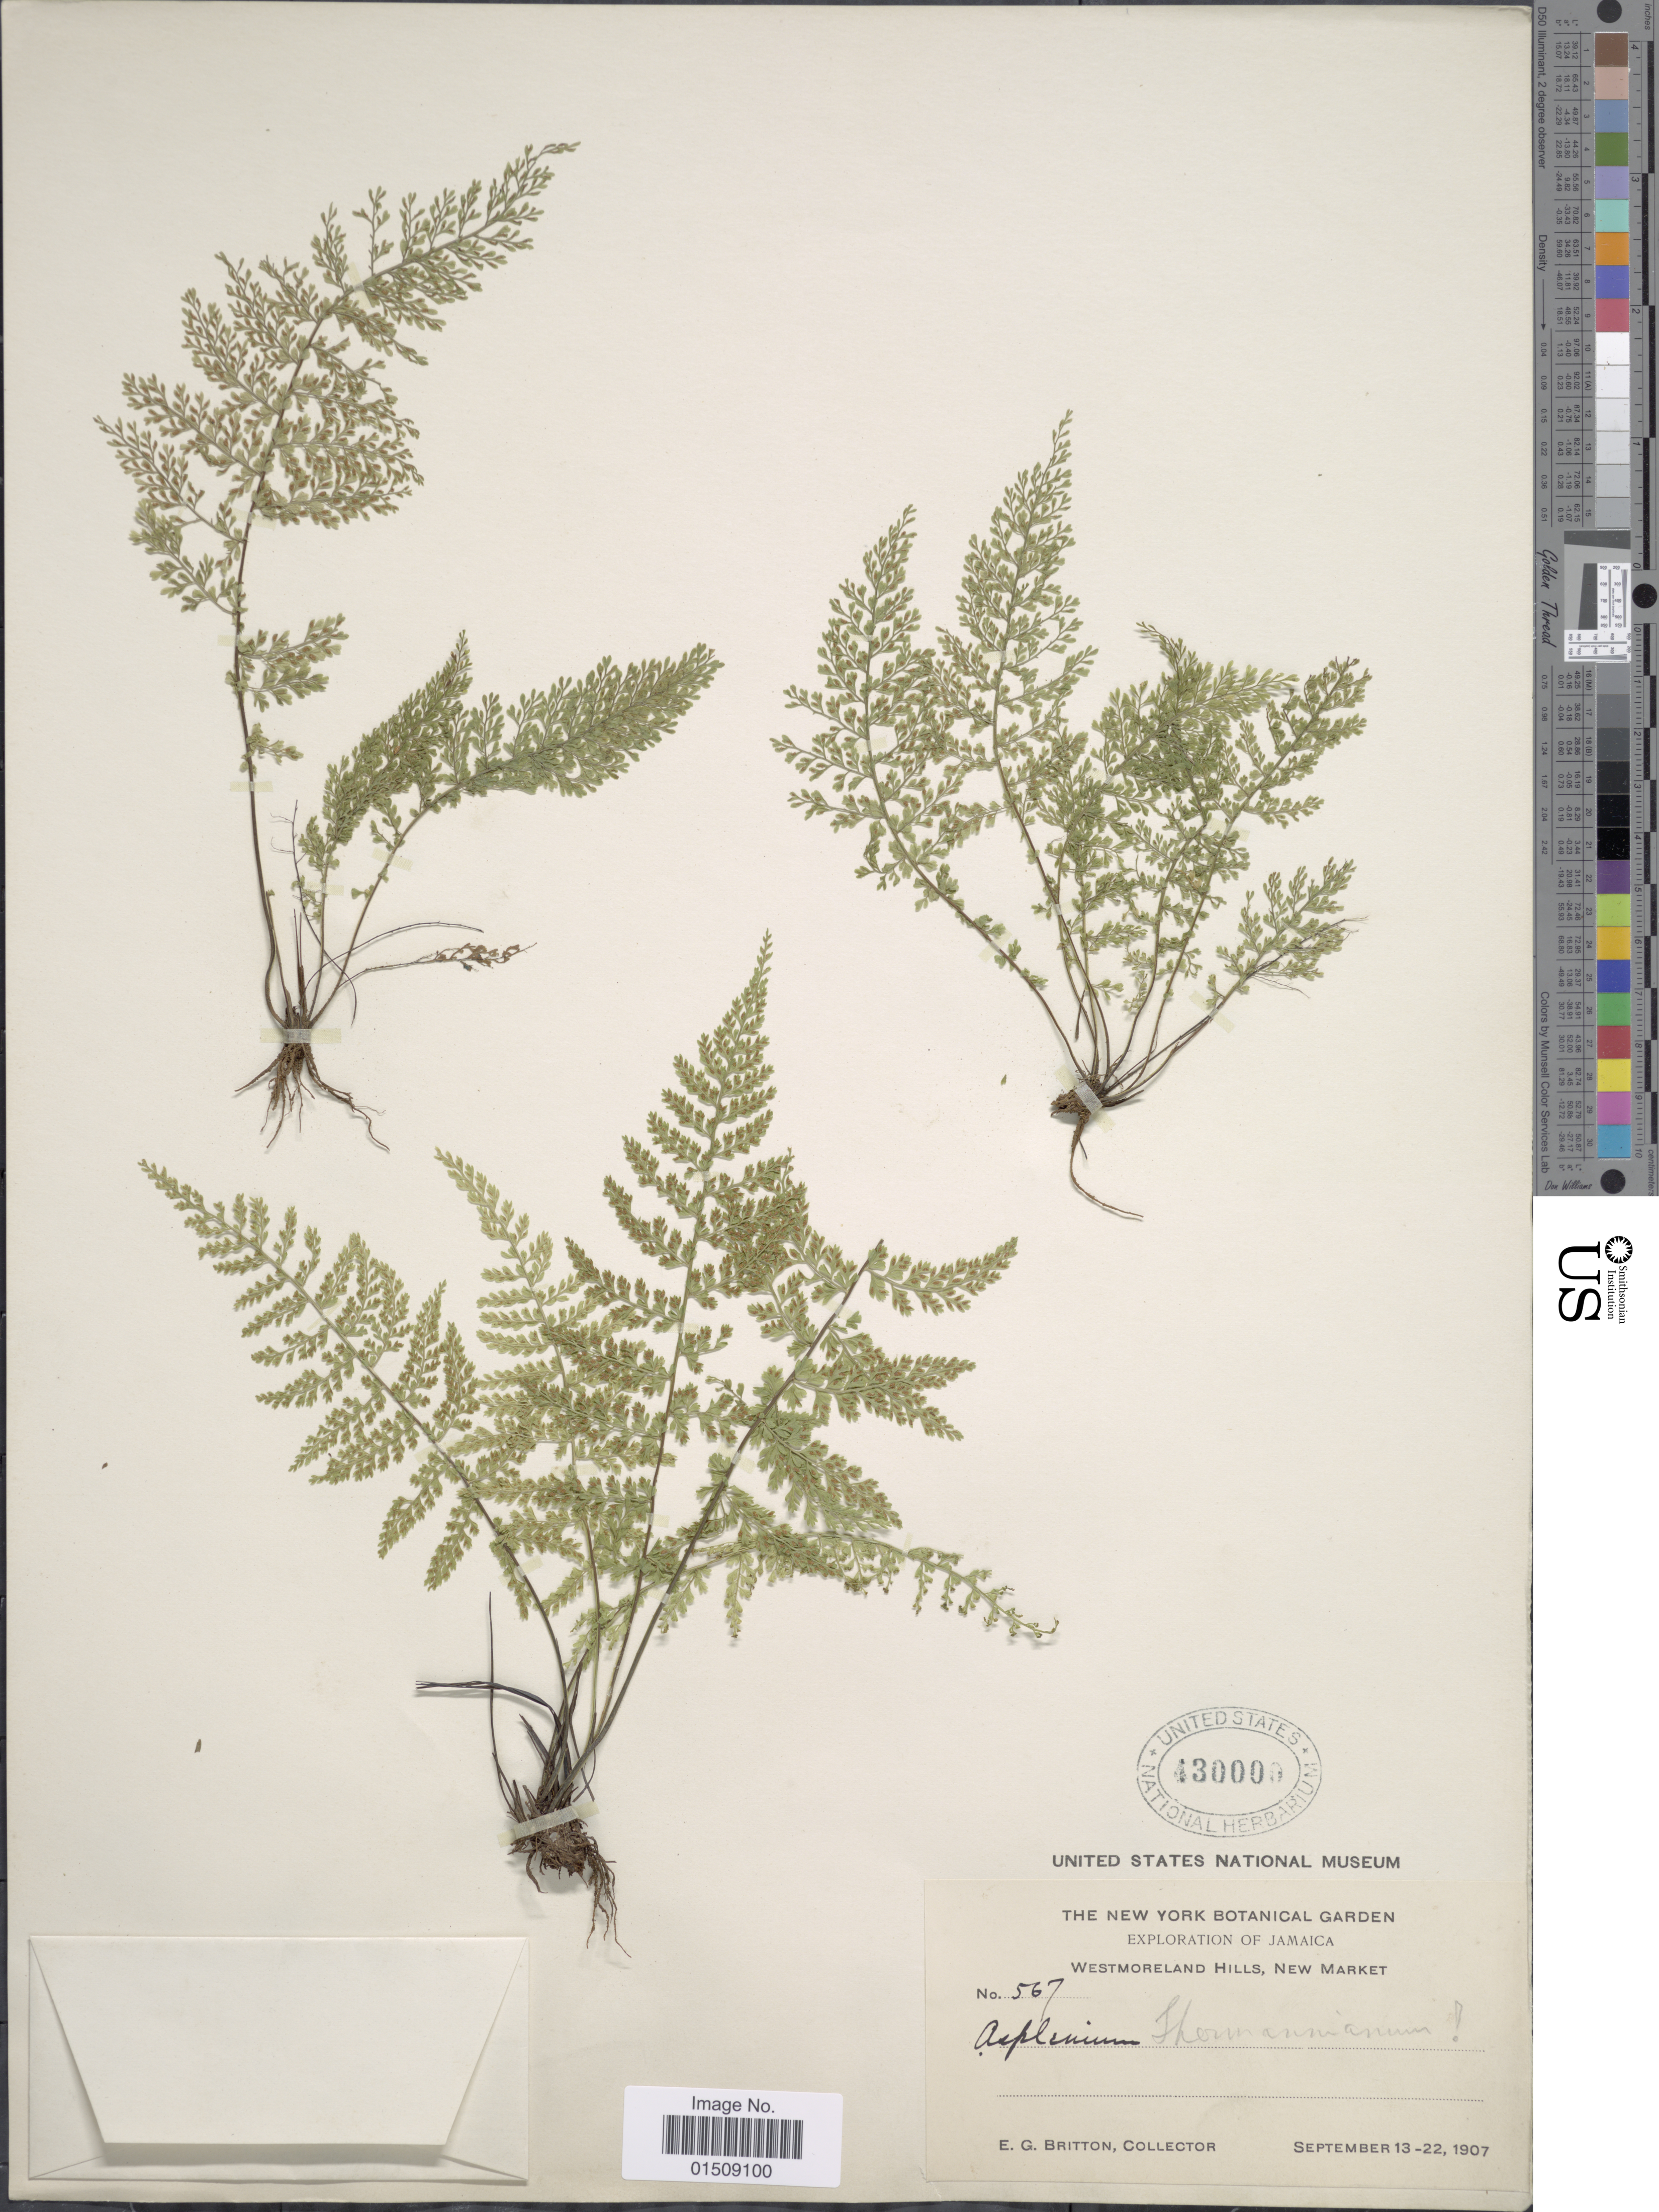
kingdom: Plantae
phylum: Tracheophyta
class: Polypodiopsida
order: Polypodiales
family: Aspleniaceae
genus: Asplenium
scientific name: Asplenium myriophyllum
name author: (Sw.) C. Presl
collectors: E. G. Britton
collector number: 567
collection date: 1907-09-13/1907-09-22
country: Jamaica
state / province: Westmoreland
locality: Jamaica, Westmoreland Hills, New Market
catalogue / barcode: US 430000